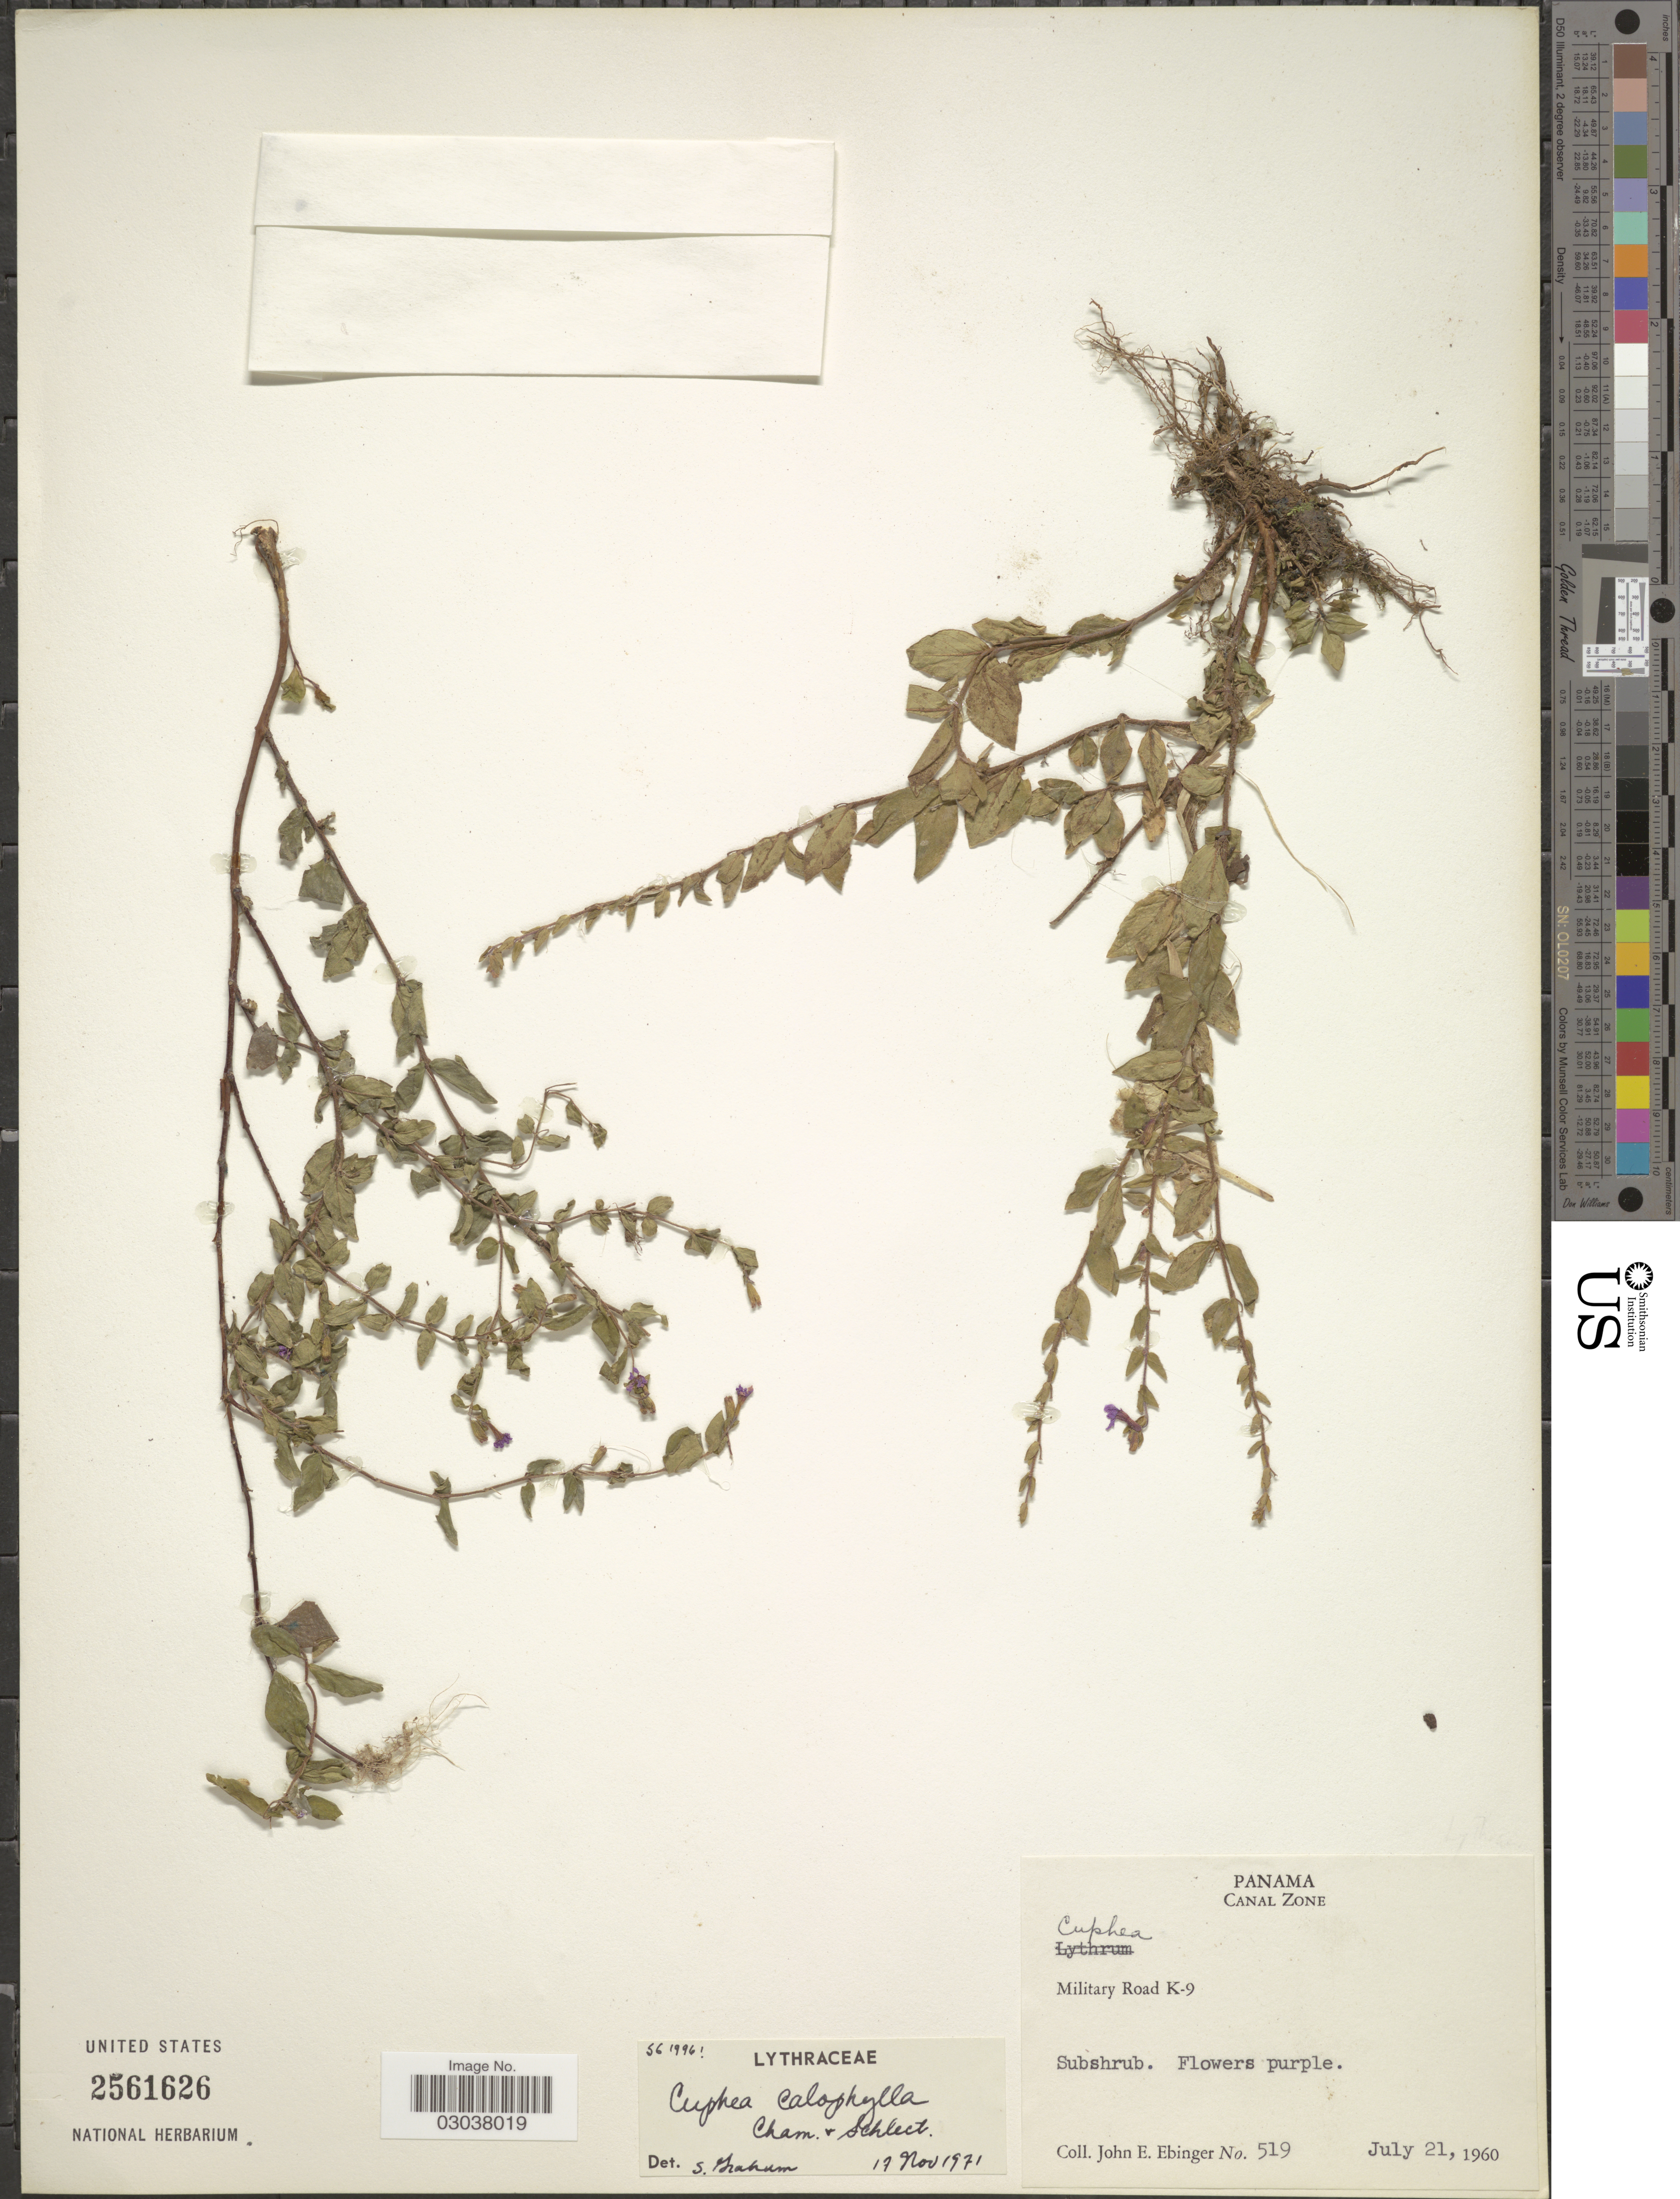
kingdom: Plantae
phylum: Tracheophyta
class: Magnoliopsida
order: Myrtales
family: Lythraceae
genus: Cuphea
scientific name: Cuphea calophylla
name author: Cham. & Schltdl.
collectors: J. Ebinger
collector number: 519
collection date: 1960-07-21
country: Panama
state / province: Colón / Panamá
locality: Canal Zone. Military Road K-9.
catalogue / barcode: US 2561626